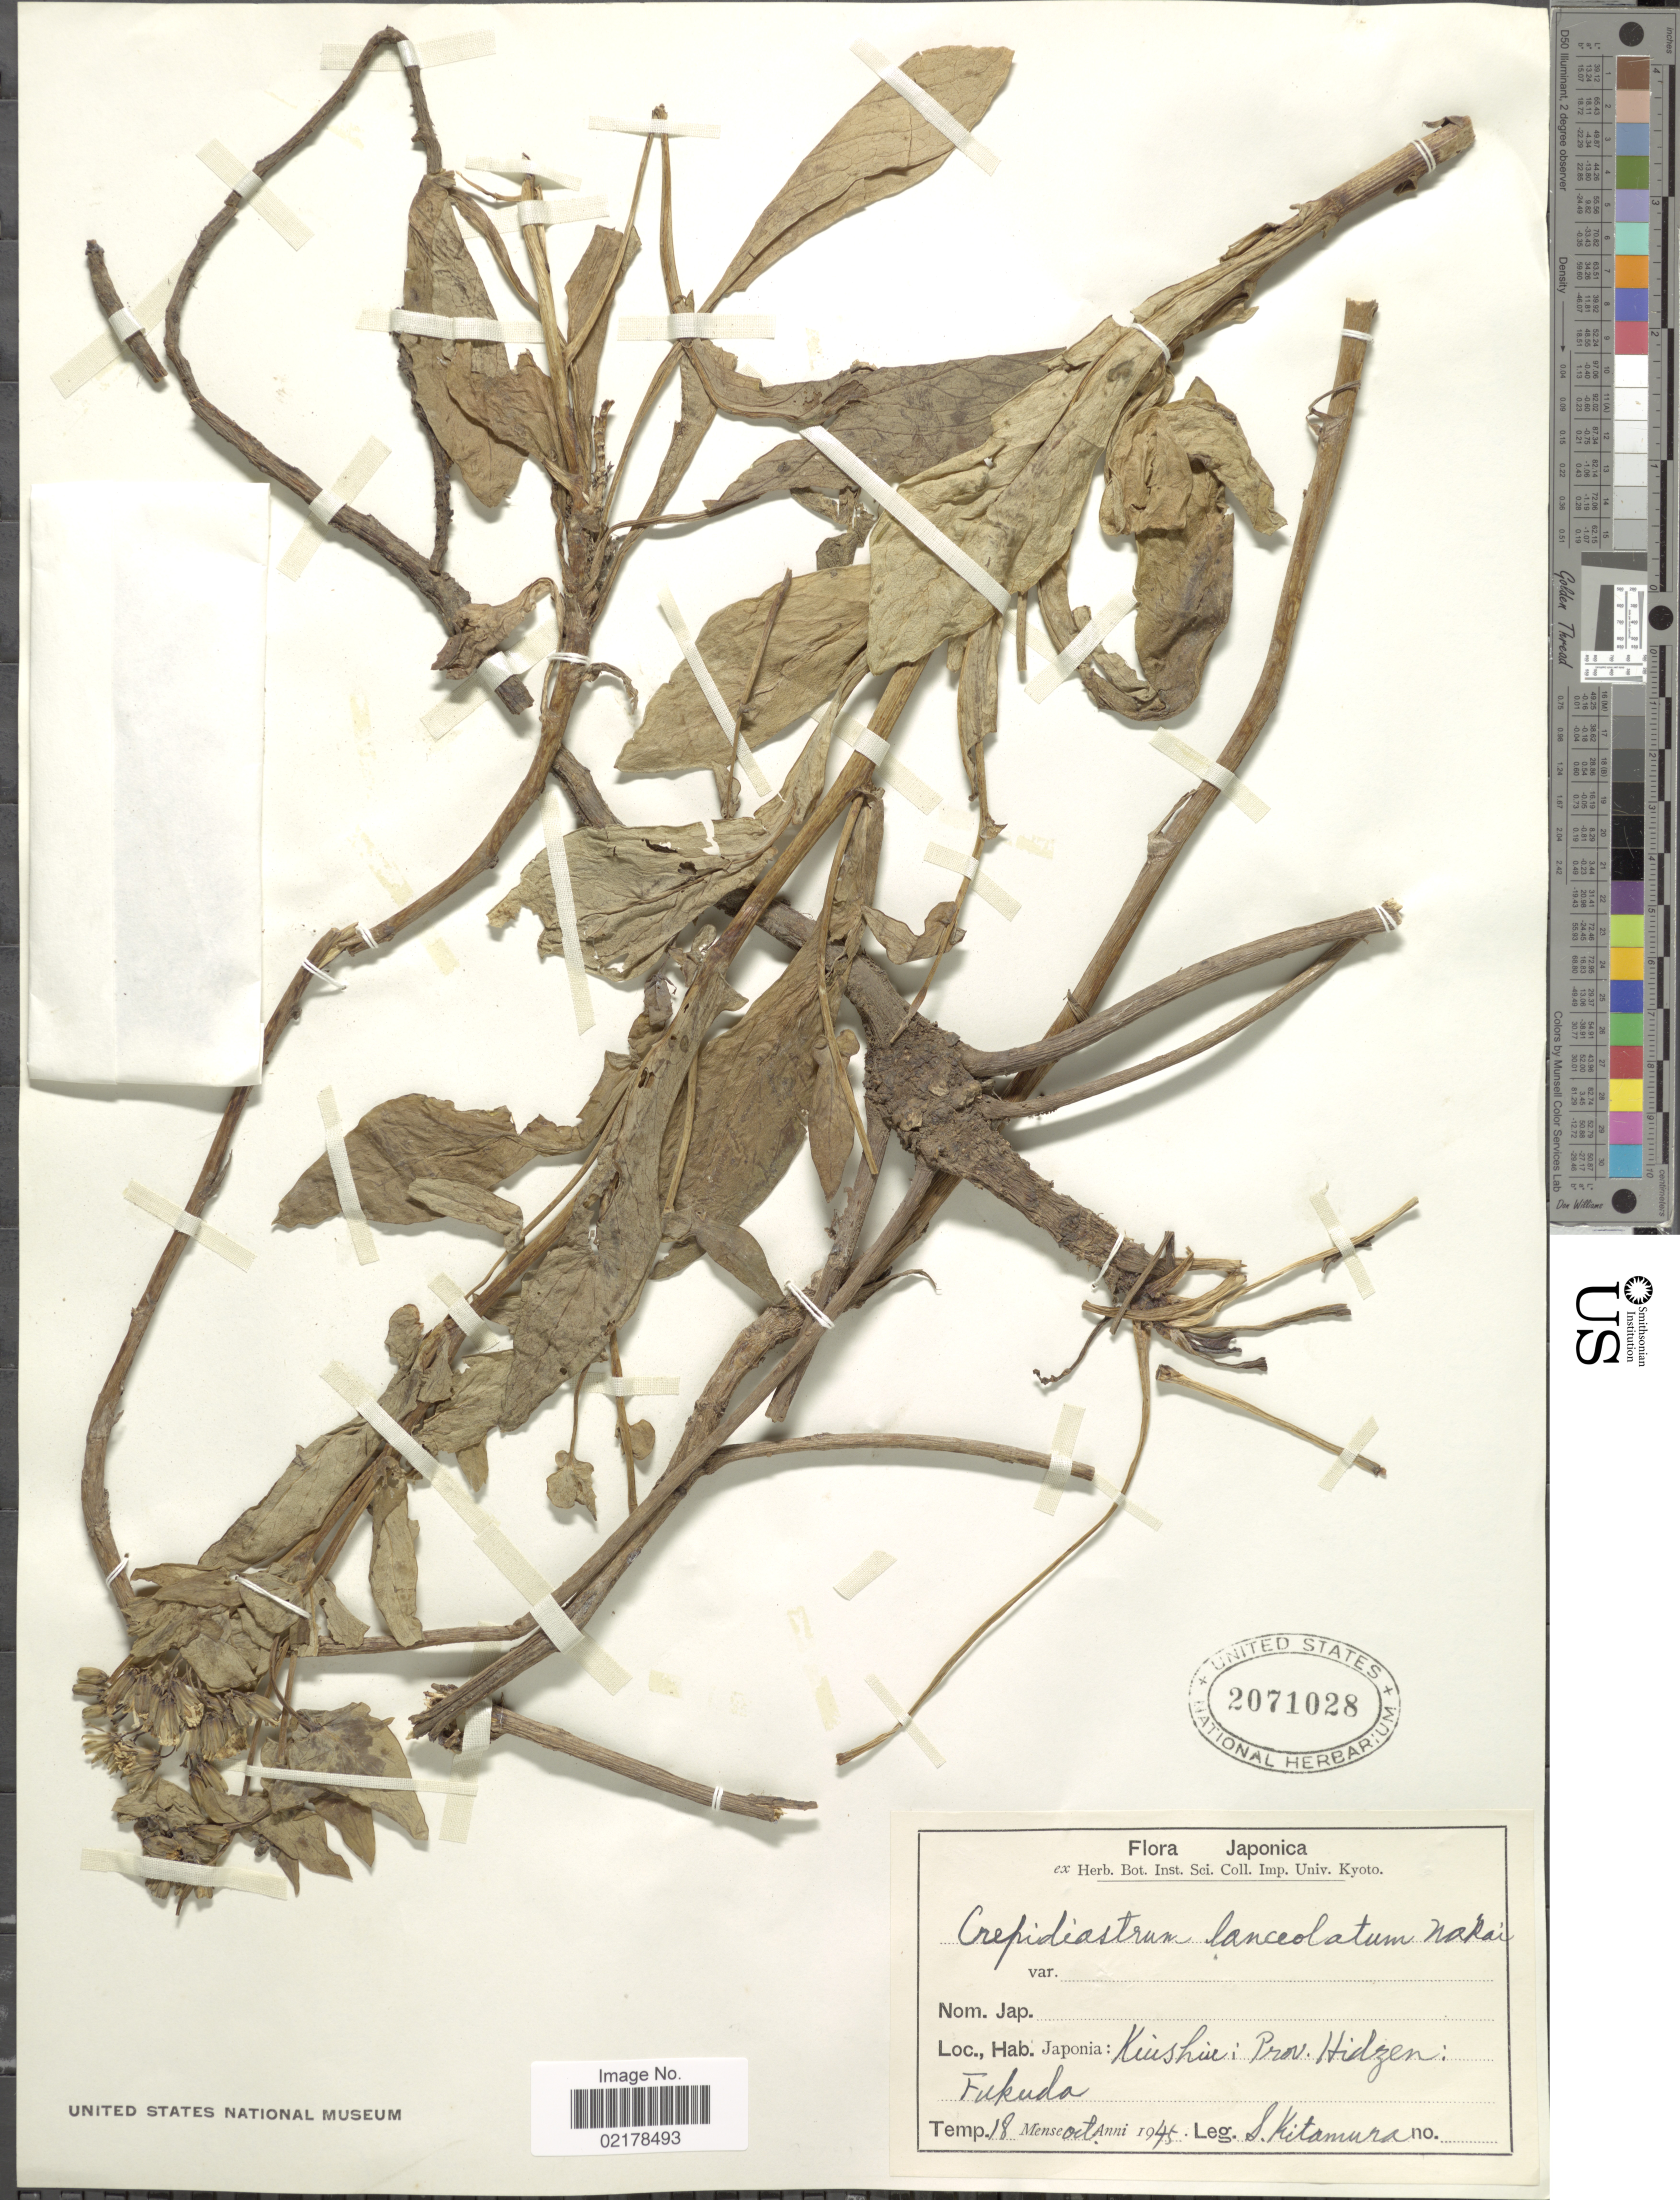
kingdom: Plantae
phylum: Tracheophyta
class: Magnoliopsida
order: Asterales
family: Asteraceae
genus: Crepidiastrum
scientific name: Crepidiastrum lanceolatum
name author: (Houtt.) Nakai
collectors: S. Kitamura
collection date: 1945-10-18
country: Japan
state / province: Nagasaki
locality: Kiushiu: Prov. Hidzen: Fukuda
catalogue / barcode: US 2071028